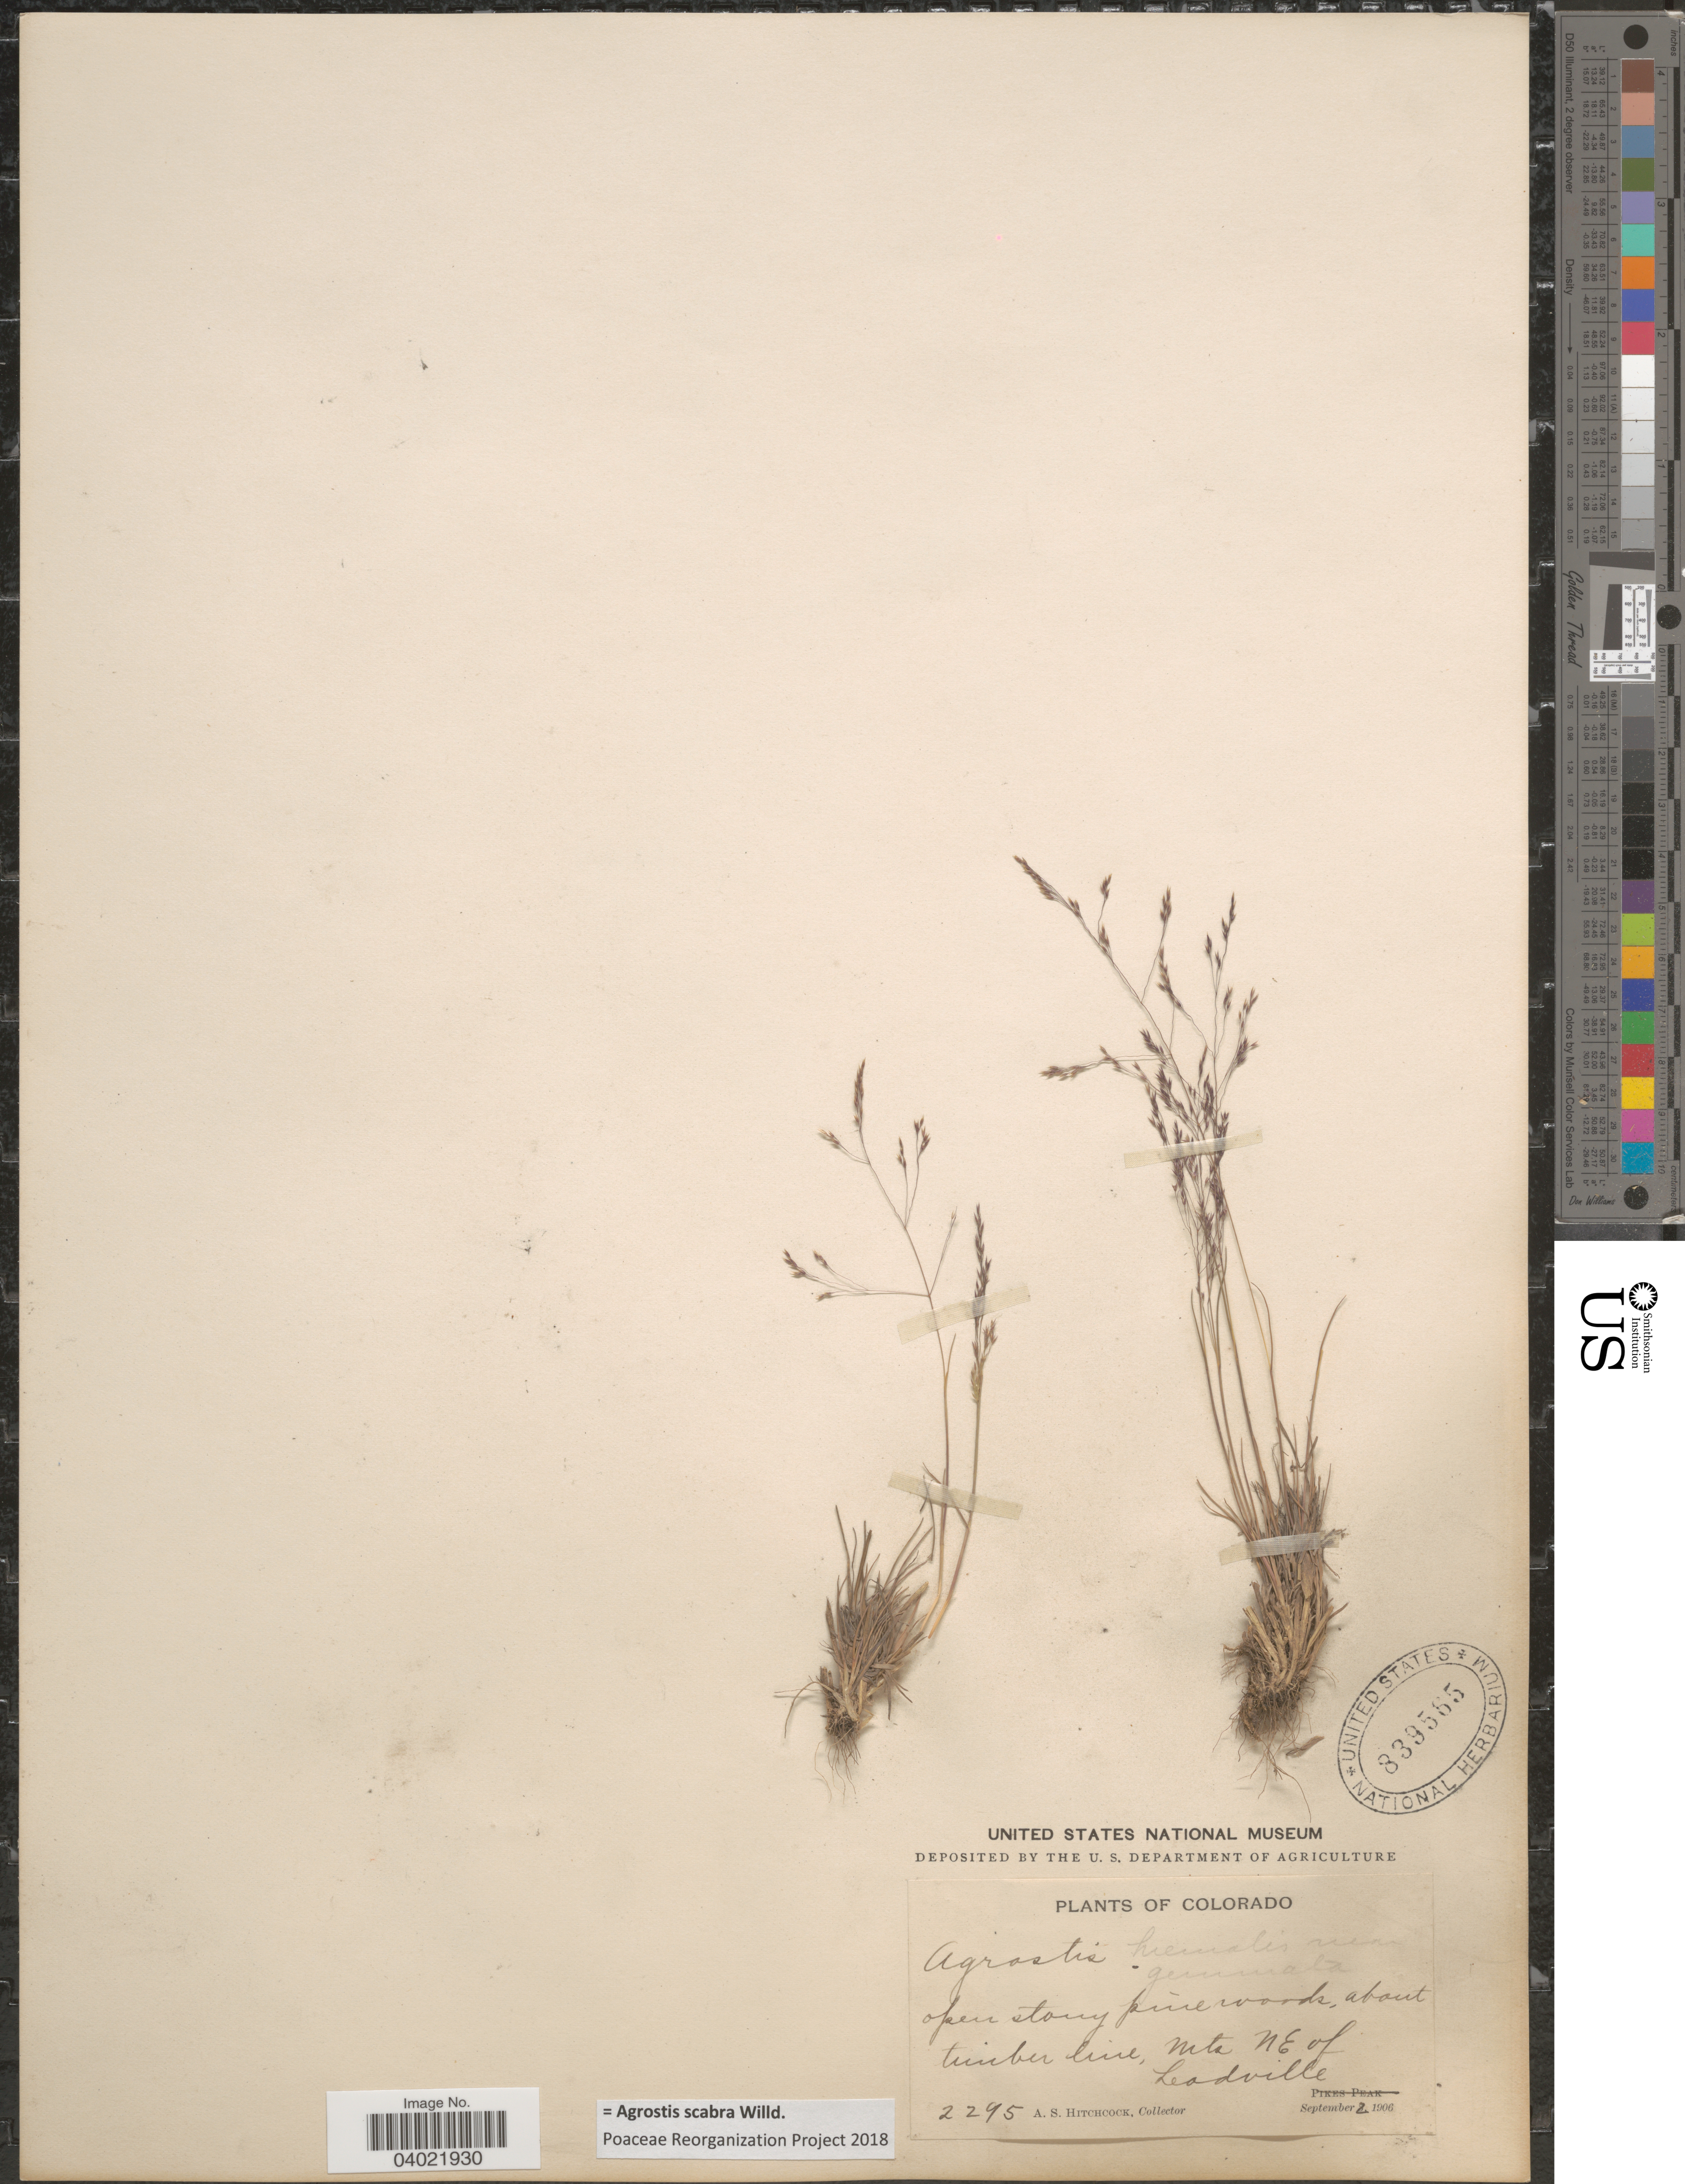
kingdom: Plantae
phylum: Tracheophyta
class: Liliopsida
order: Poales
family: Poaceae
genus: Agrostis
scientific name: Agrostis scabra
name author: Willd.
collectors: A. S. Hitchcock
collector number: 2295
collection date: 1906-09-02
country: United States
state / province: Colorado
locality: About timber line, Mts NE of Leadville.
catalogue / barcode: US 839565